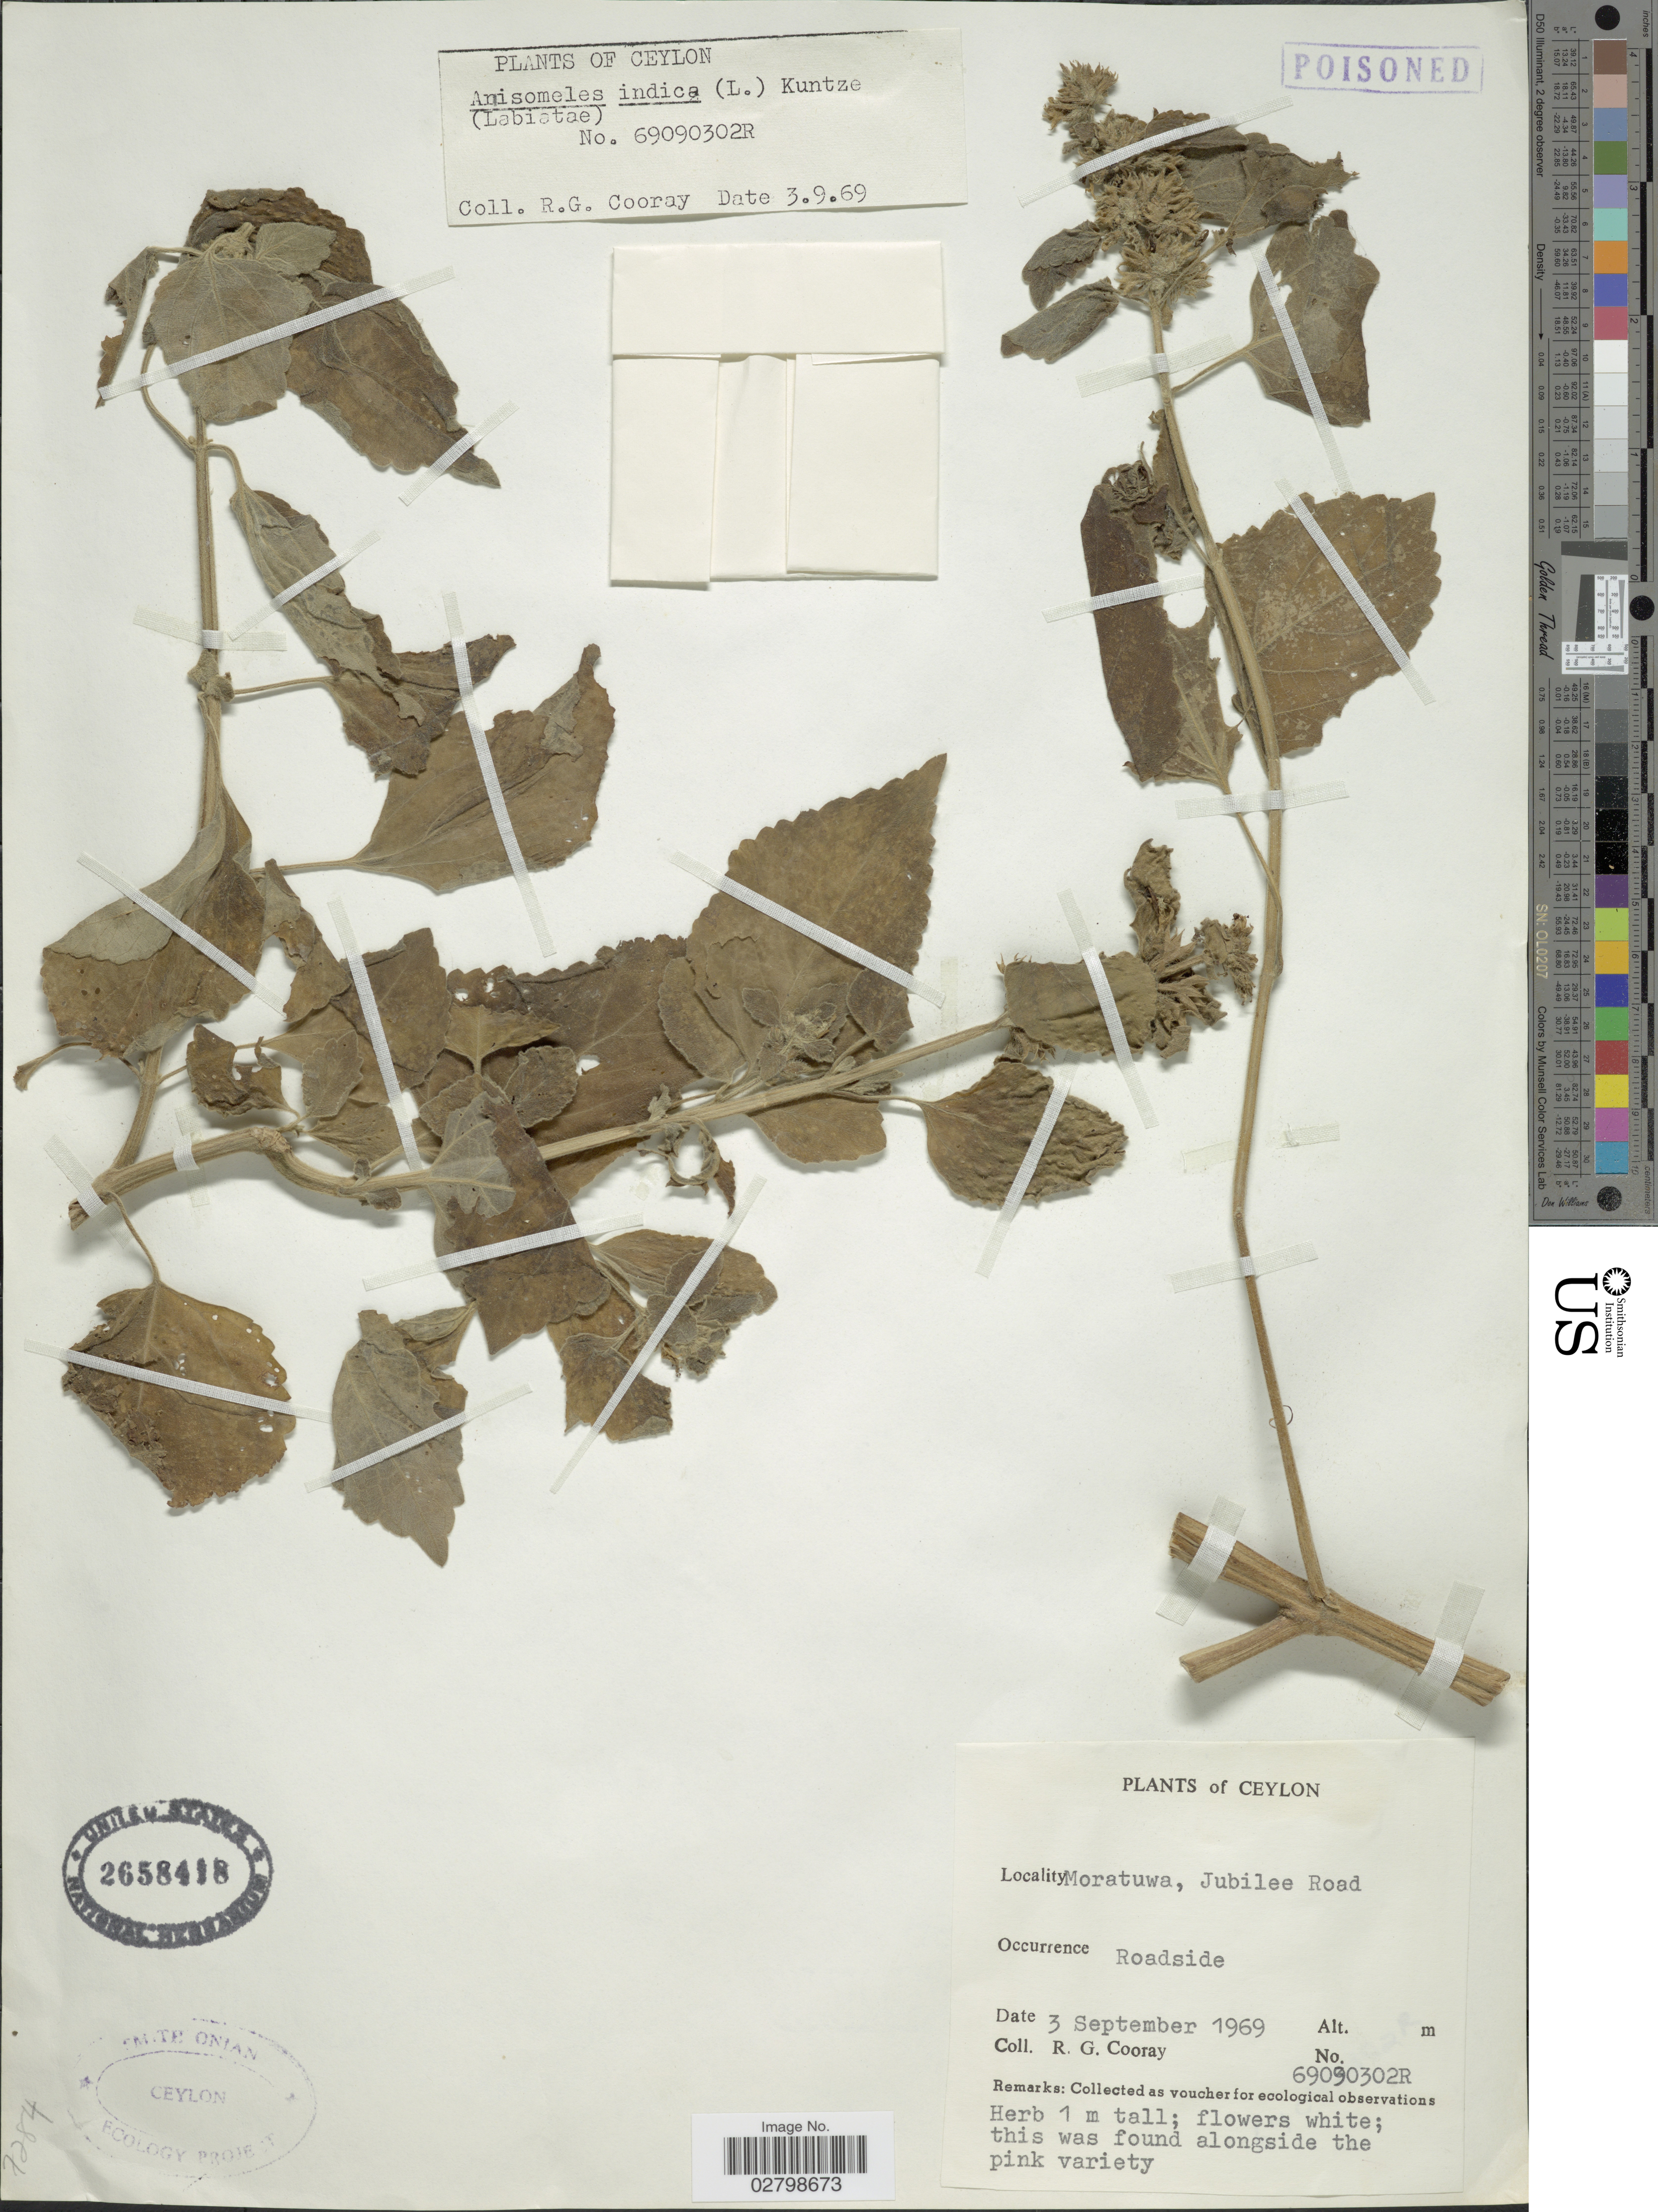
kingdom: Plantae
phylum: Tracheophyta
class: Magnoliopsida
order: Lamiales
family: Lamiaceae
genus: Anisomeles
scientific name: Anisomeles indica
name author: (L.) Kuntze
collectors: R. Cooray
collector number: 69090302R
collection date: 1969-09-03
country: Sri Lanka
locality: Ceylon, Moratuwa, Jubilee Road.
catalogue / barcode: US 2658418